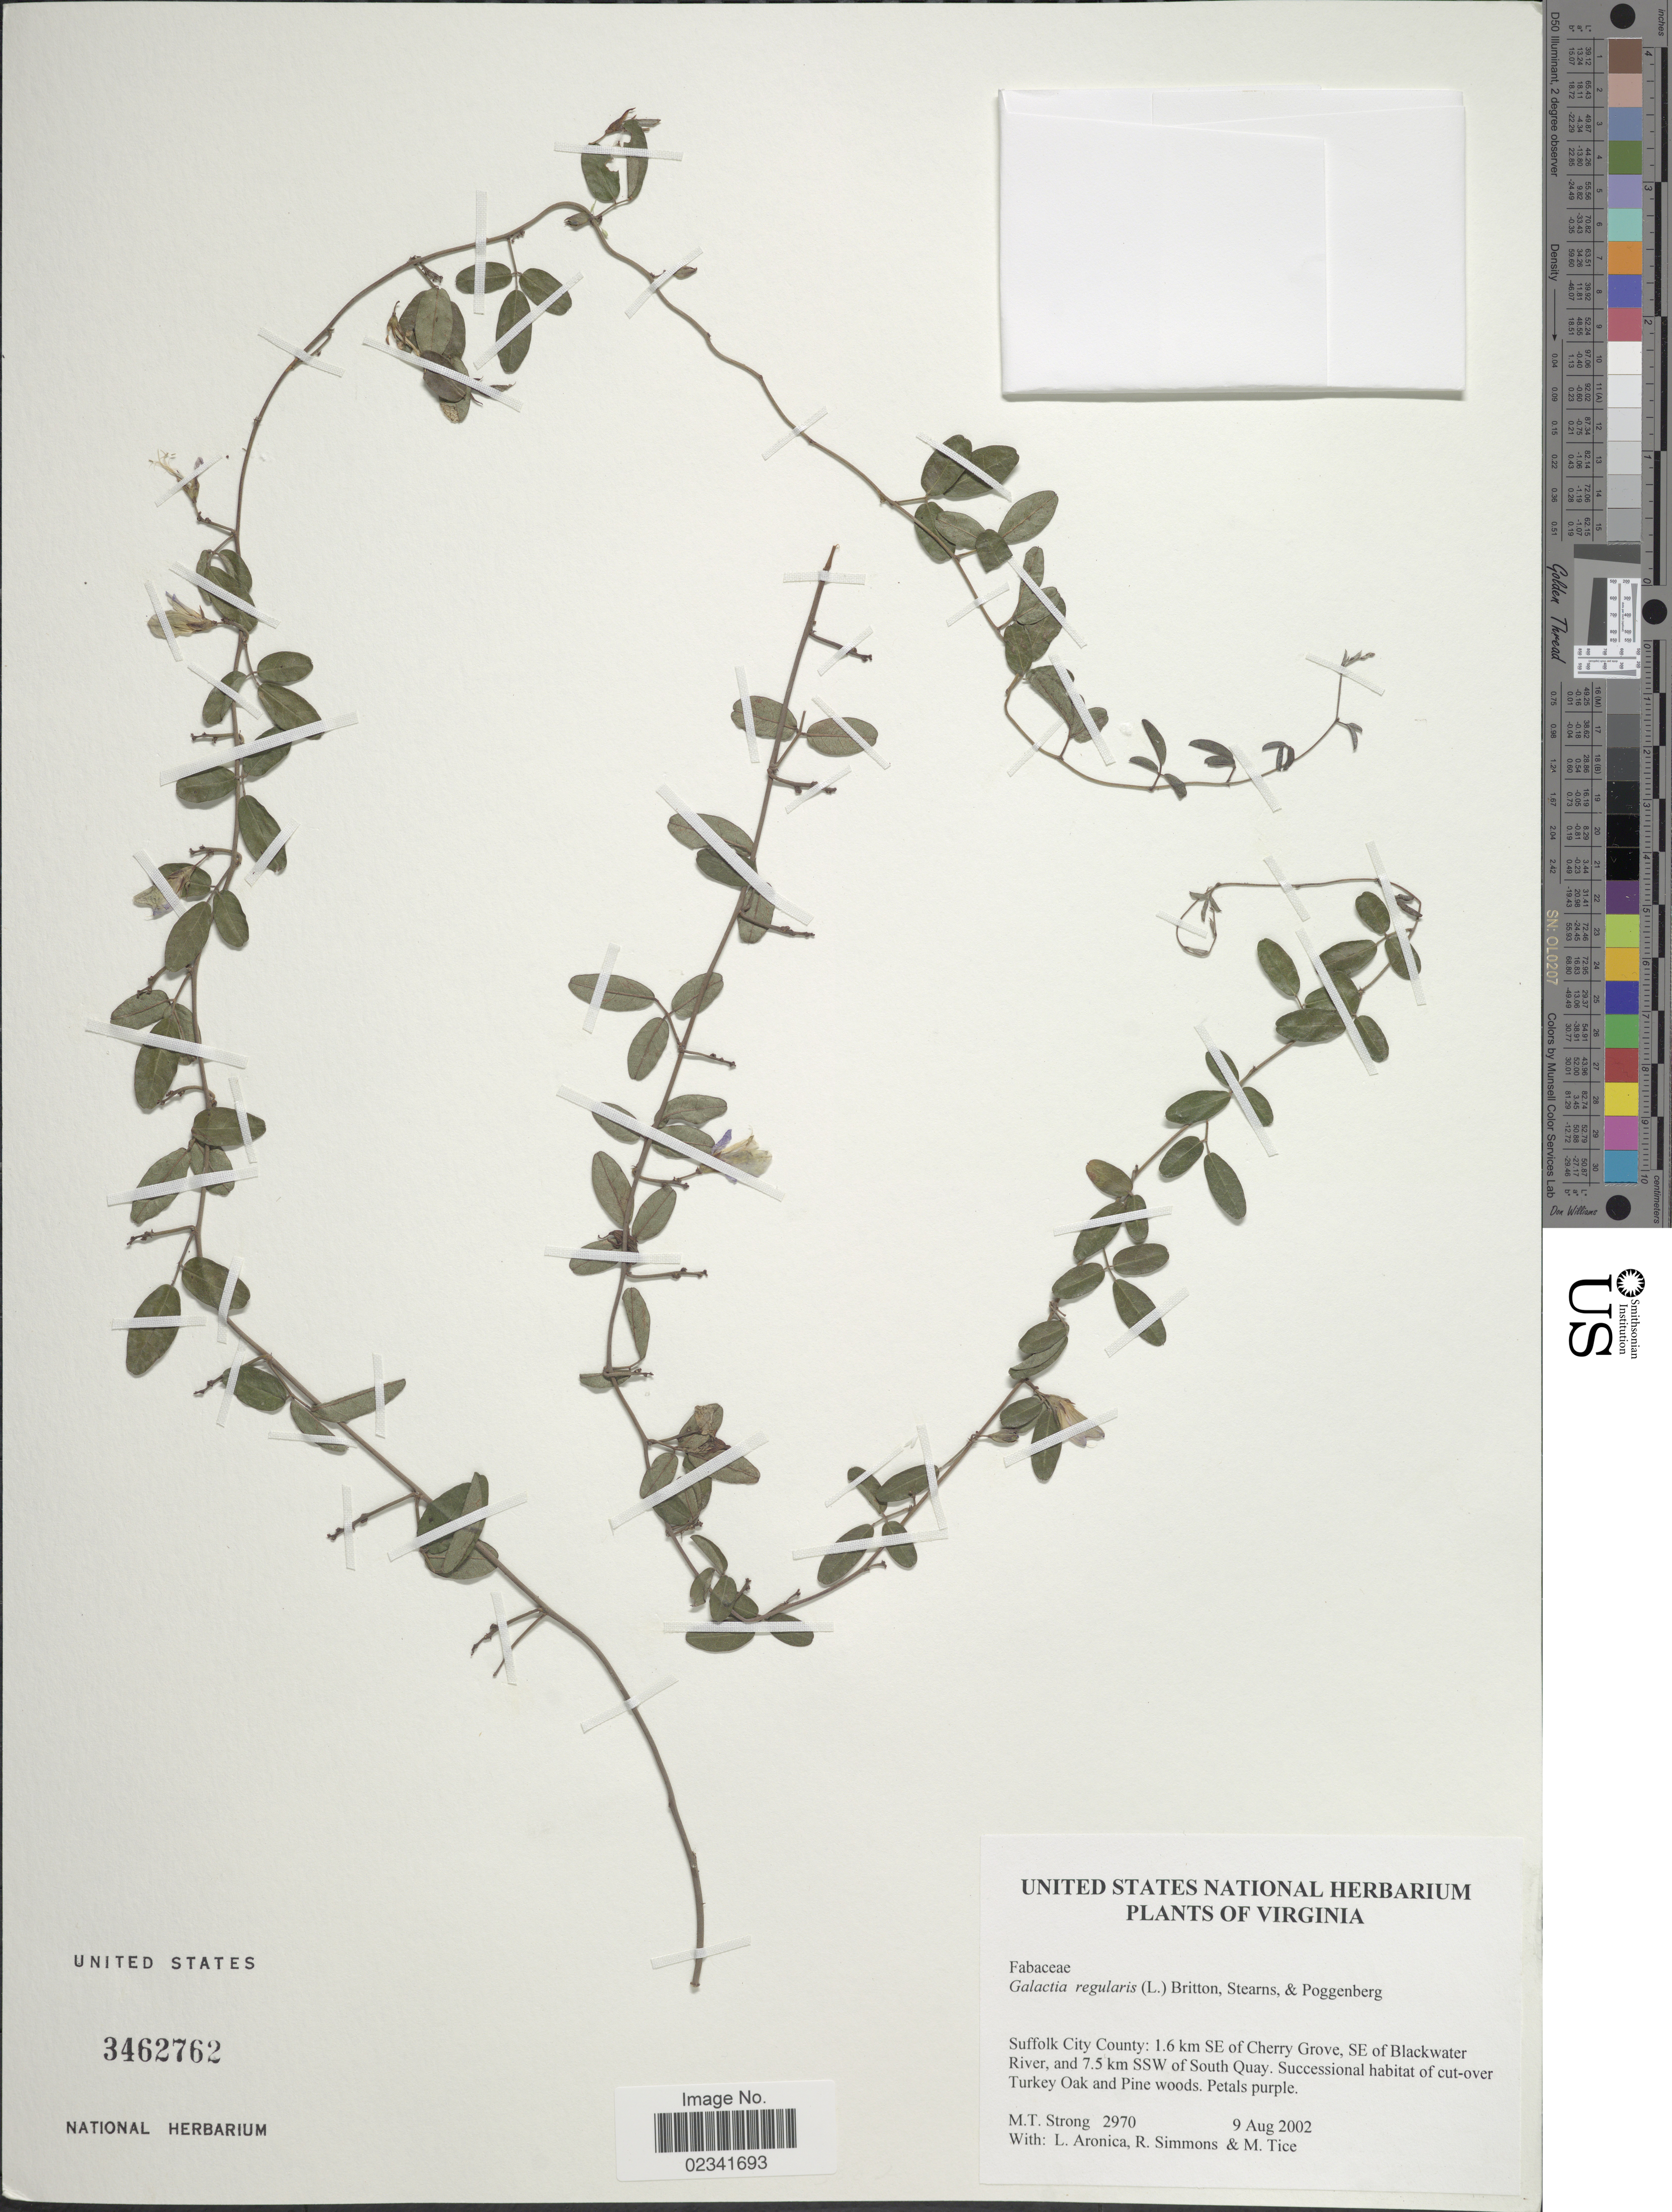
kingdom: Plantae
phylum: Tracheophyta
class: Magnoliopsida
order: Fabales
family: Fabaceae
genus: Galactia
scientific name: Galactia regularis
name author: (L.) Britton, Stearns & Poggenb.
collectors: M. T. Strong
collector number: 2970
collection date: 2002-08-09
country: United States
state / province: Virginia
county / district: City of Suffolk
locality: Suffolk City County: 1.6 km SE of Cherry Grove, SE of Blackwater River, and 7.5 Km SSW of South Quay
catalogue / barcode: US 3462762